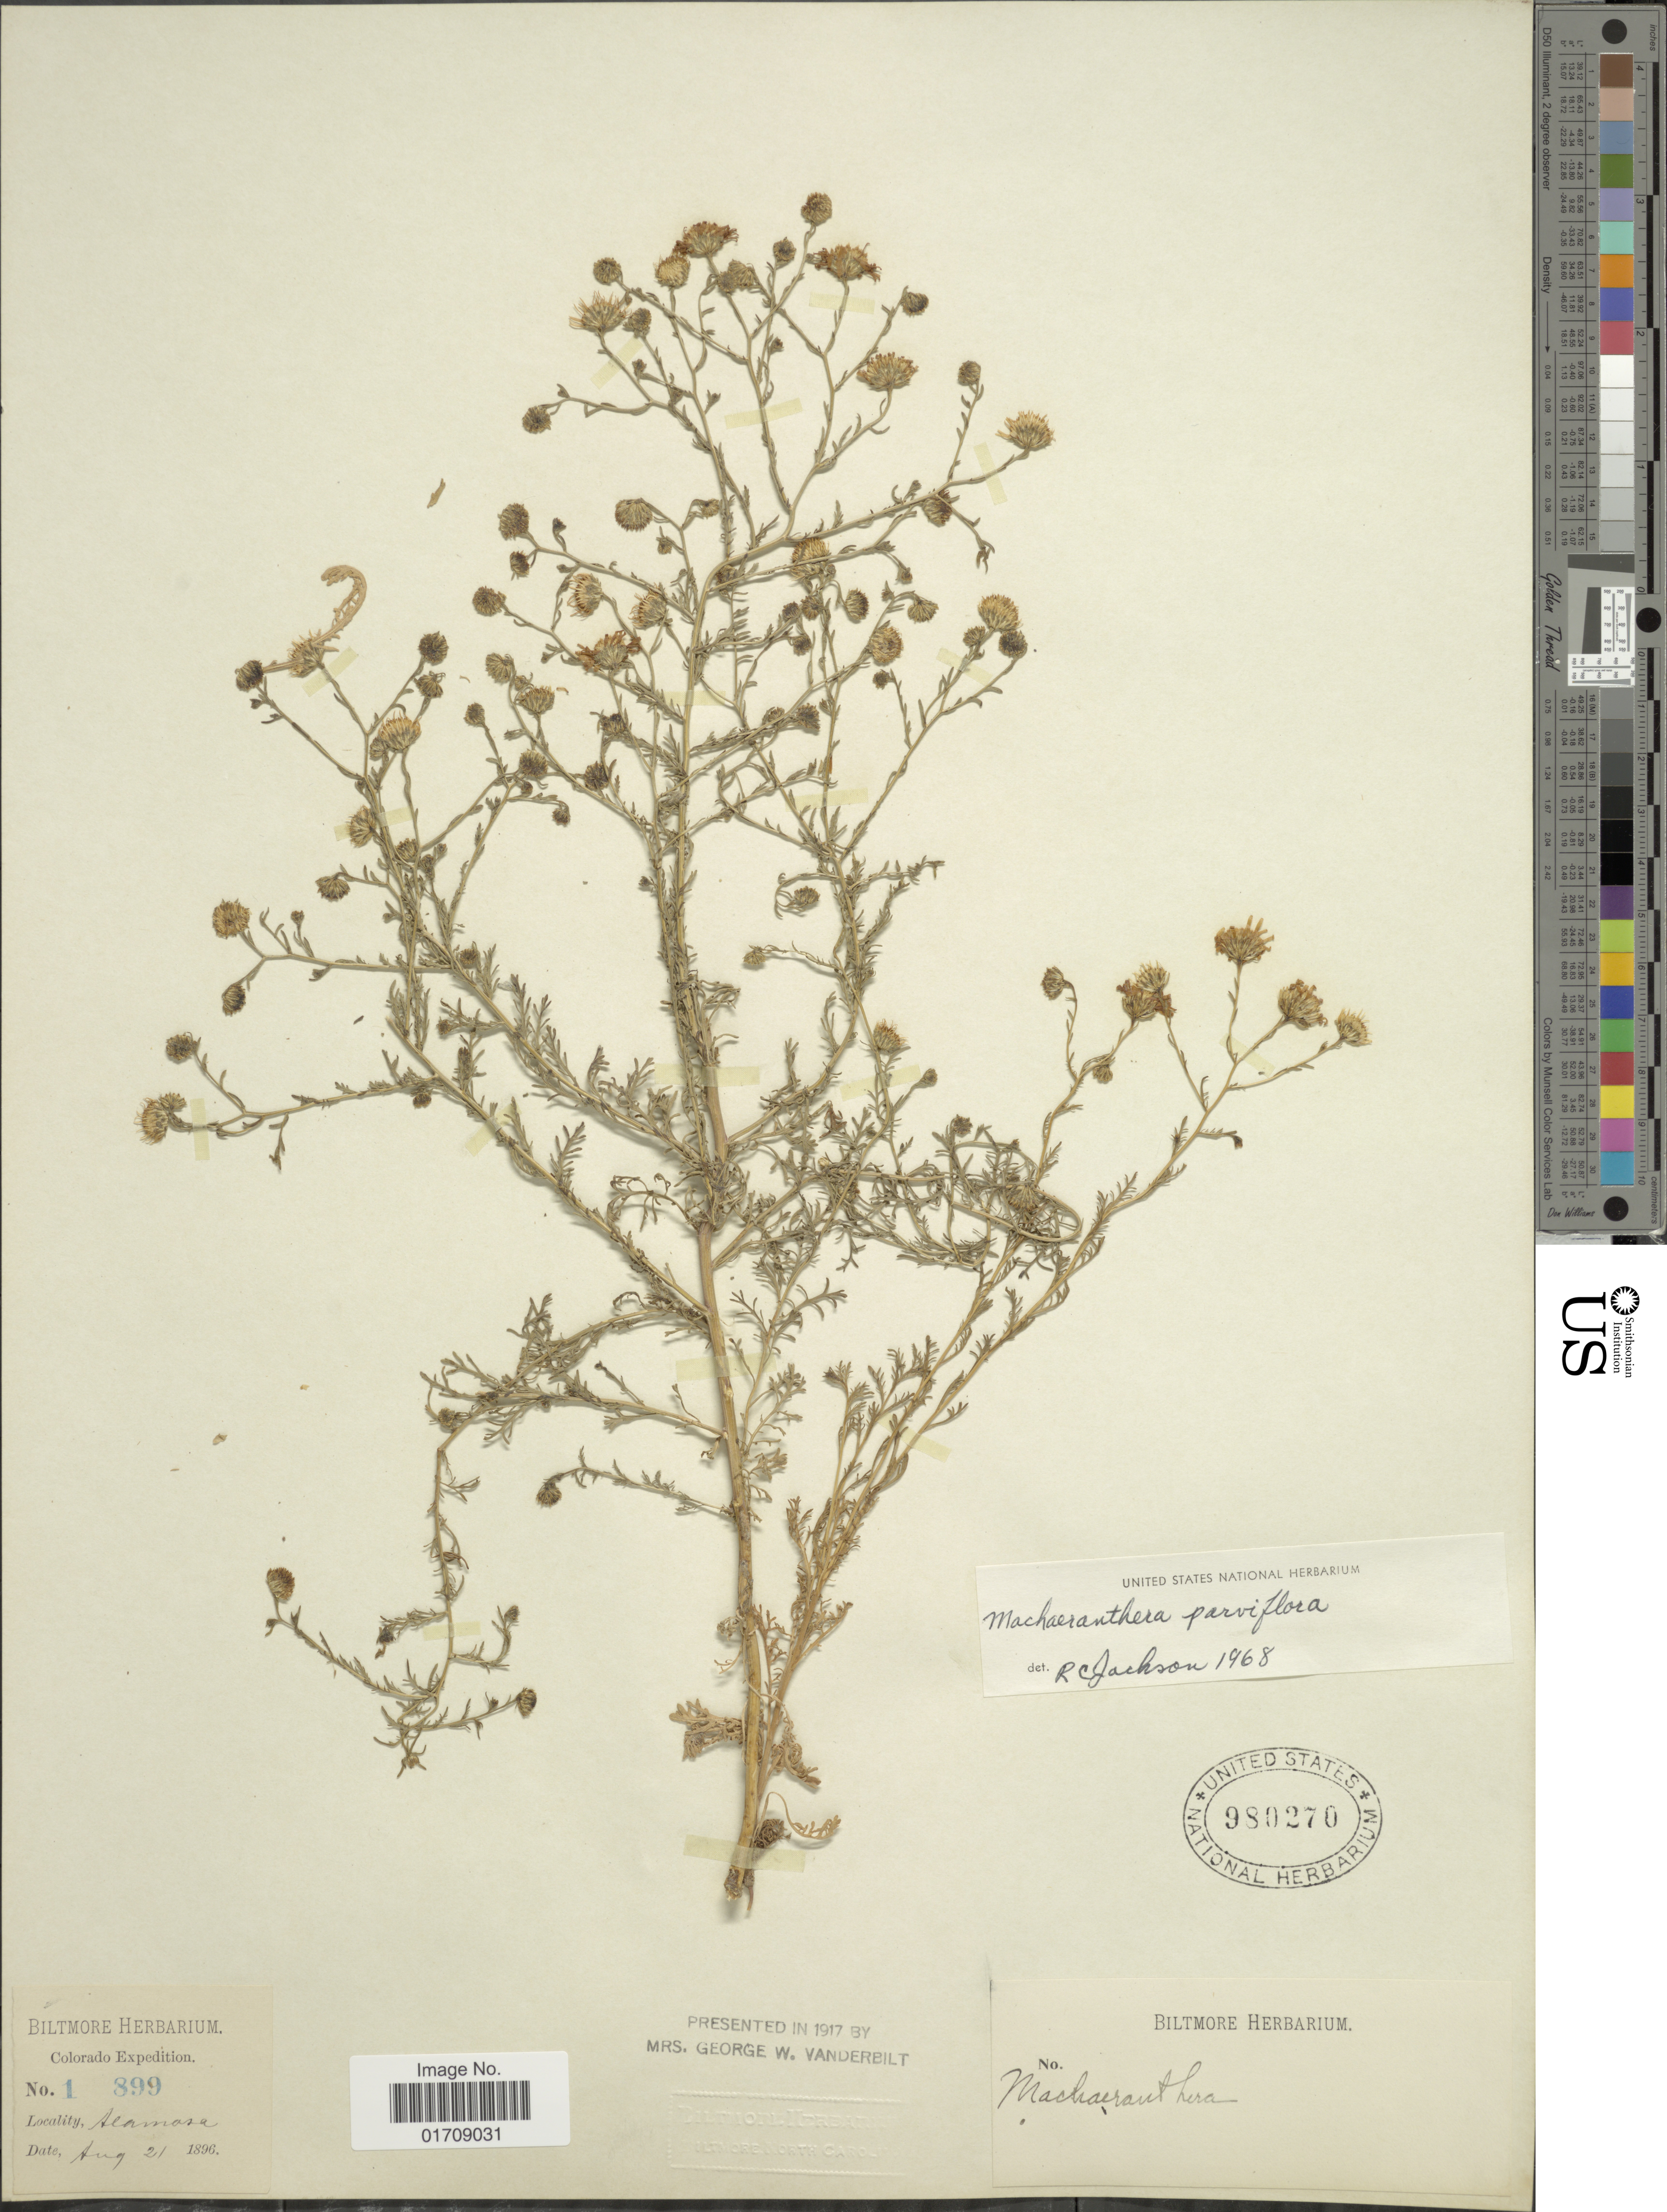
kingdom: Plantae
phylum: Tracheophyta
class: Magnoliopsida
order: Asterales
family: Asteraceae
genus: Machaeranthera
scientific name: Machaeranthera parviflora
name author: A. Gray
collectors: ex herb. Biltmore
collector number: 1899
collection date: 1896-08-21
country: United States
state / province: Colorado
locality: Alamosa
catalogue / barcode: US 980270